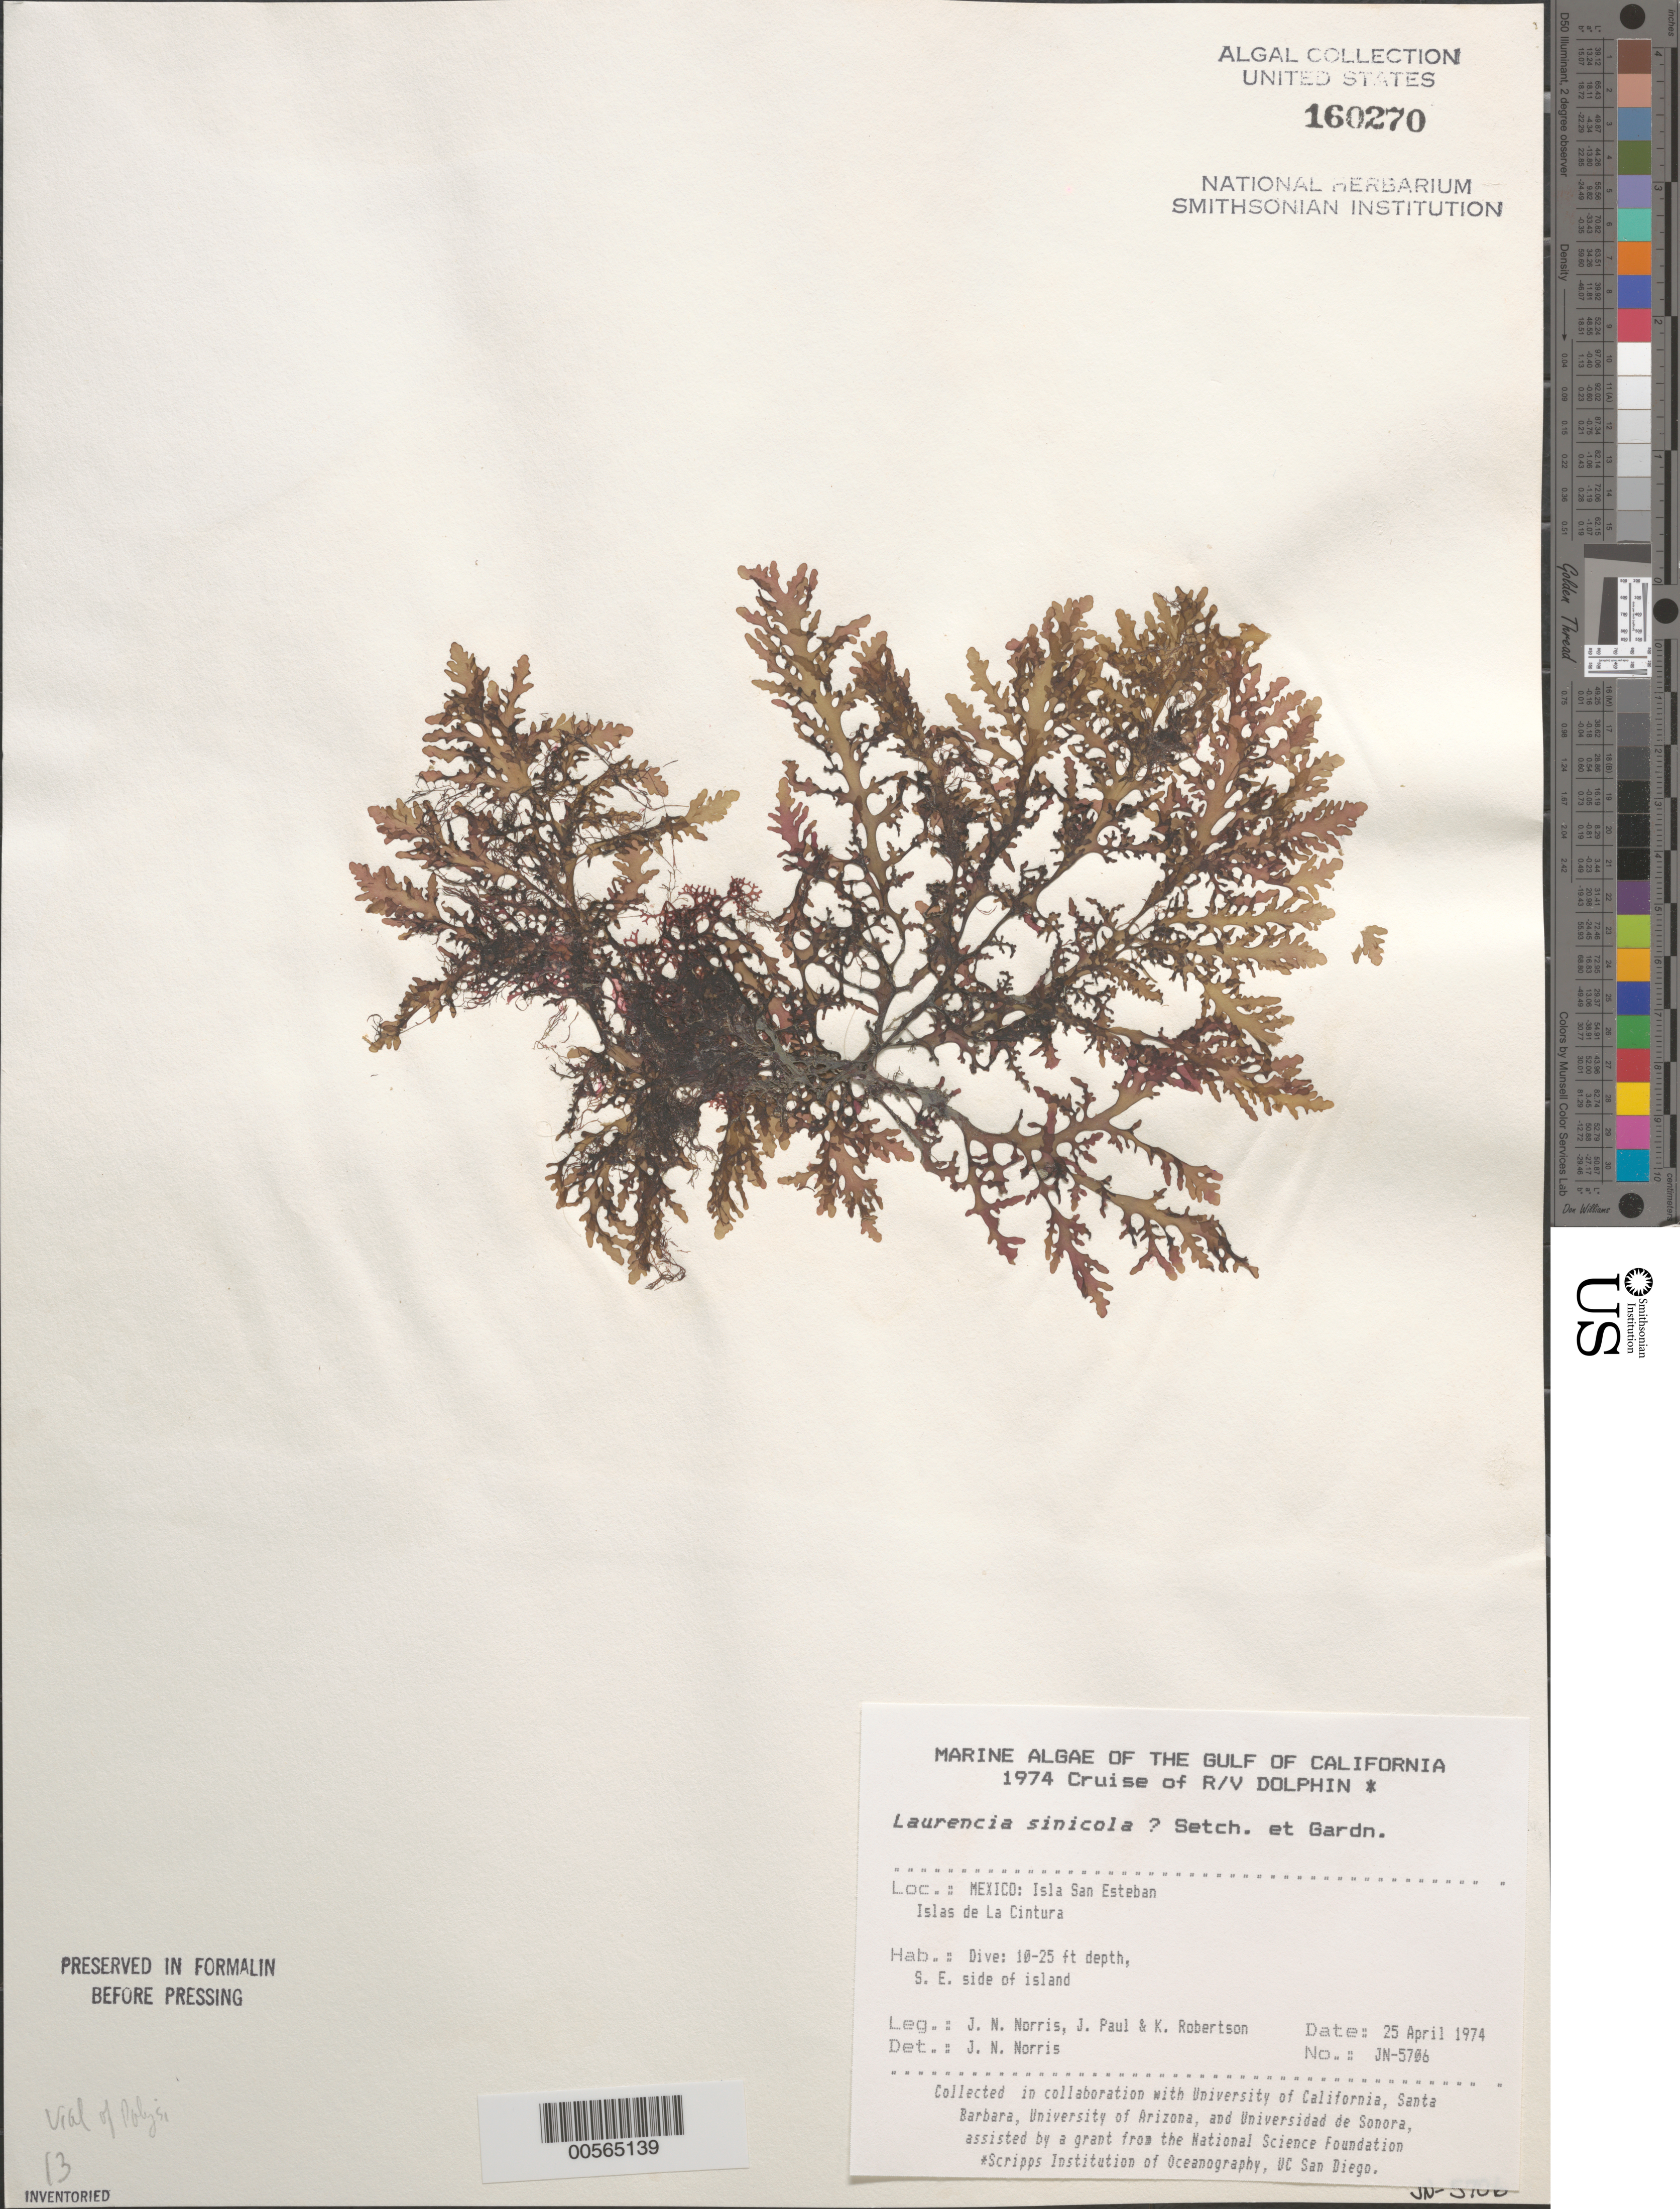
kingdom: Plantae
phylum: Rhodophyta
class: Florideophyceae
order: Ceramiales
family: Rhodomelaceae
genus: Osmundea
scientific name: Osmundea sinicola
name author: (Setchell & N.L. Gardner) K.W. Nam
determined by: Algae name updating Project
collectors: J. N. Norris, J. Paul & K. Robertson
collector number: JN-5706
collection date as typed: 25 Apr 1974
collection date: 1974-04-25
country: Mexico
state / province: Baja California Norte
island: Isla San Esteban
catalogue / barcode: US 160270